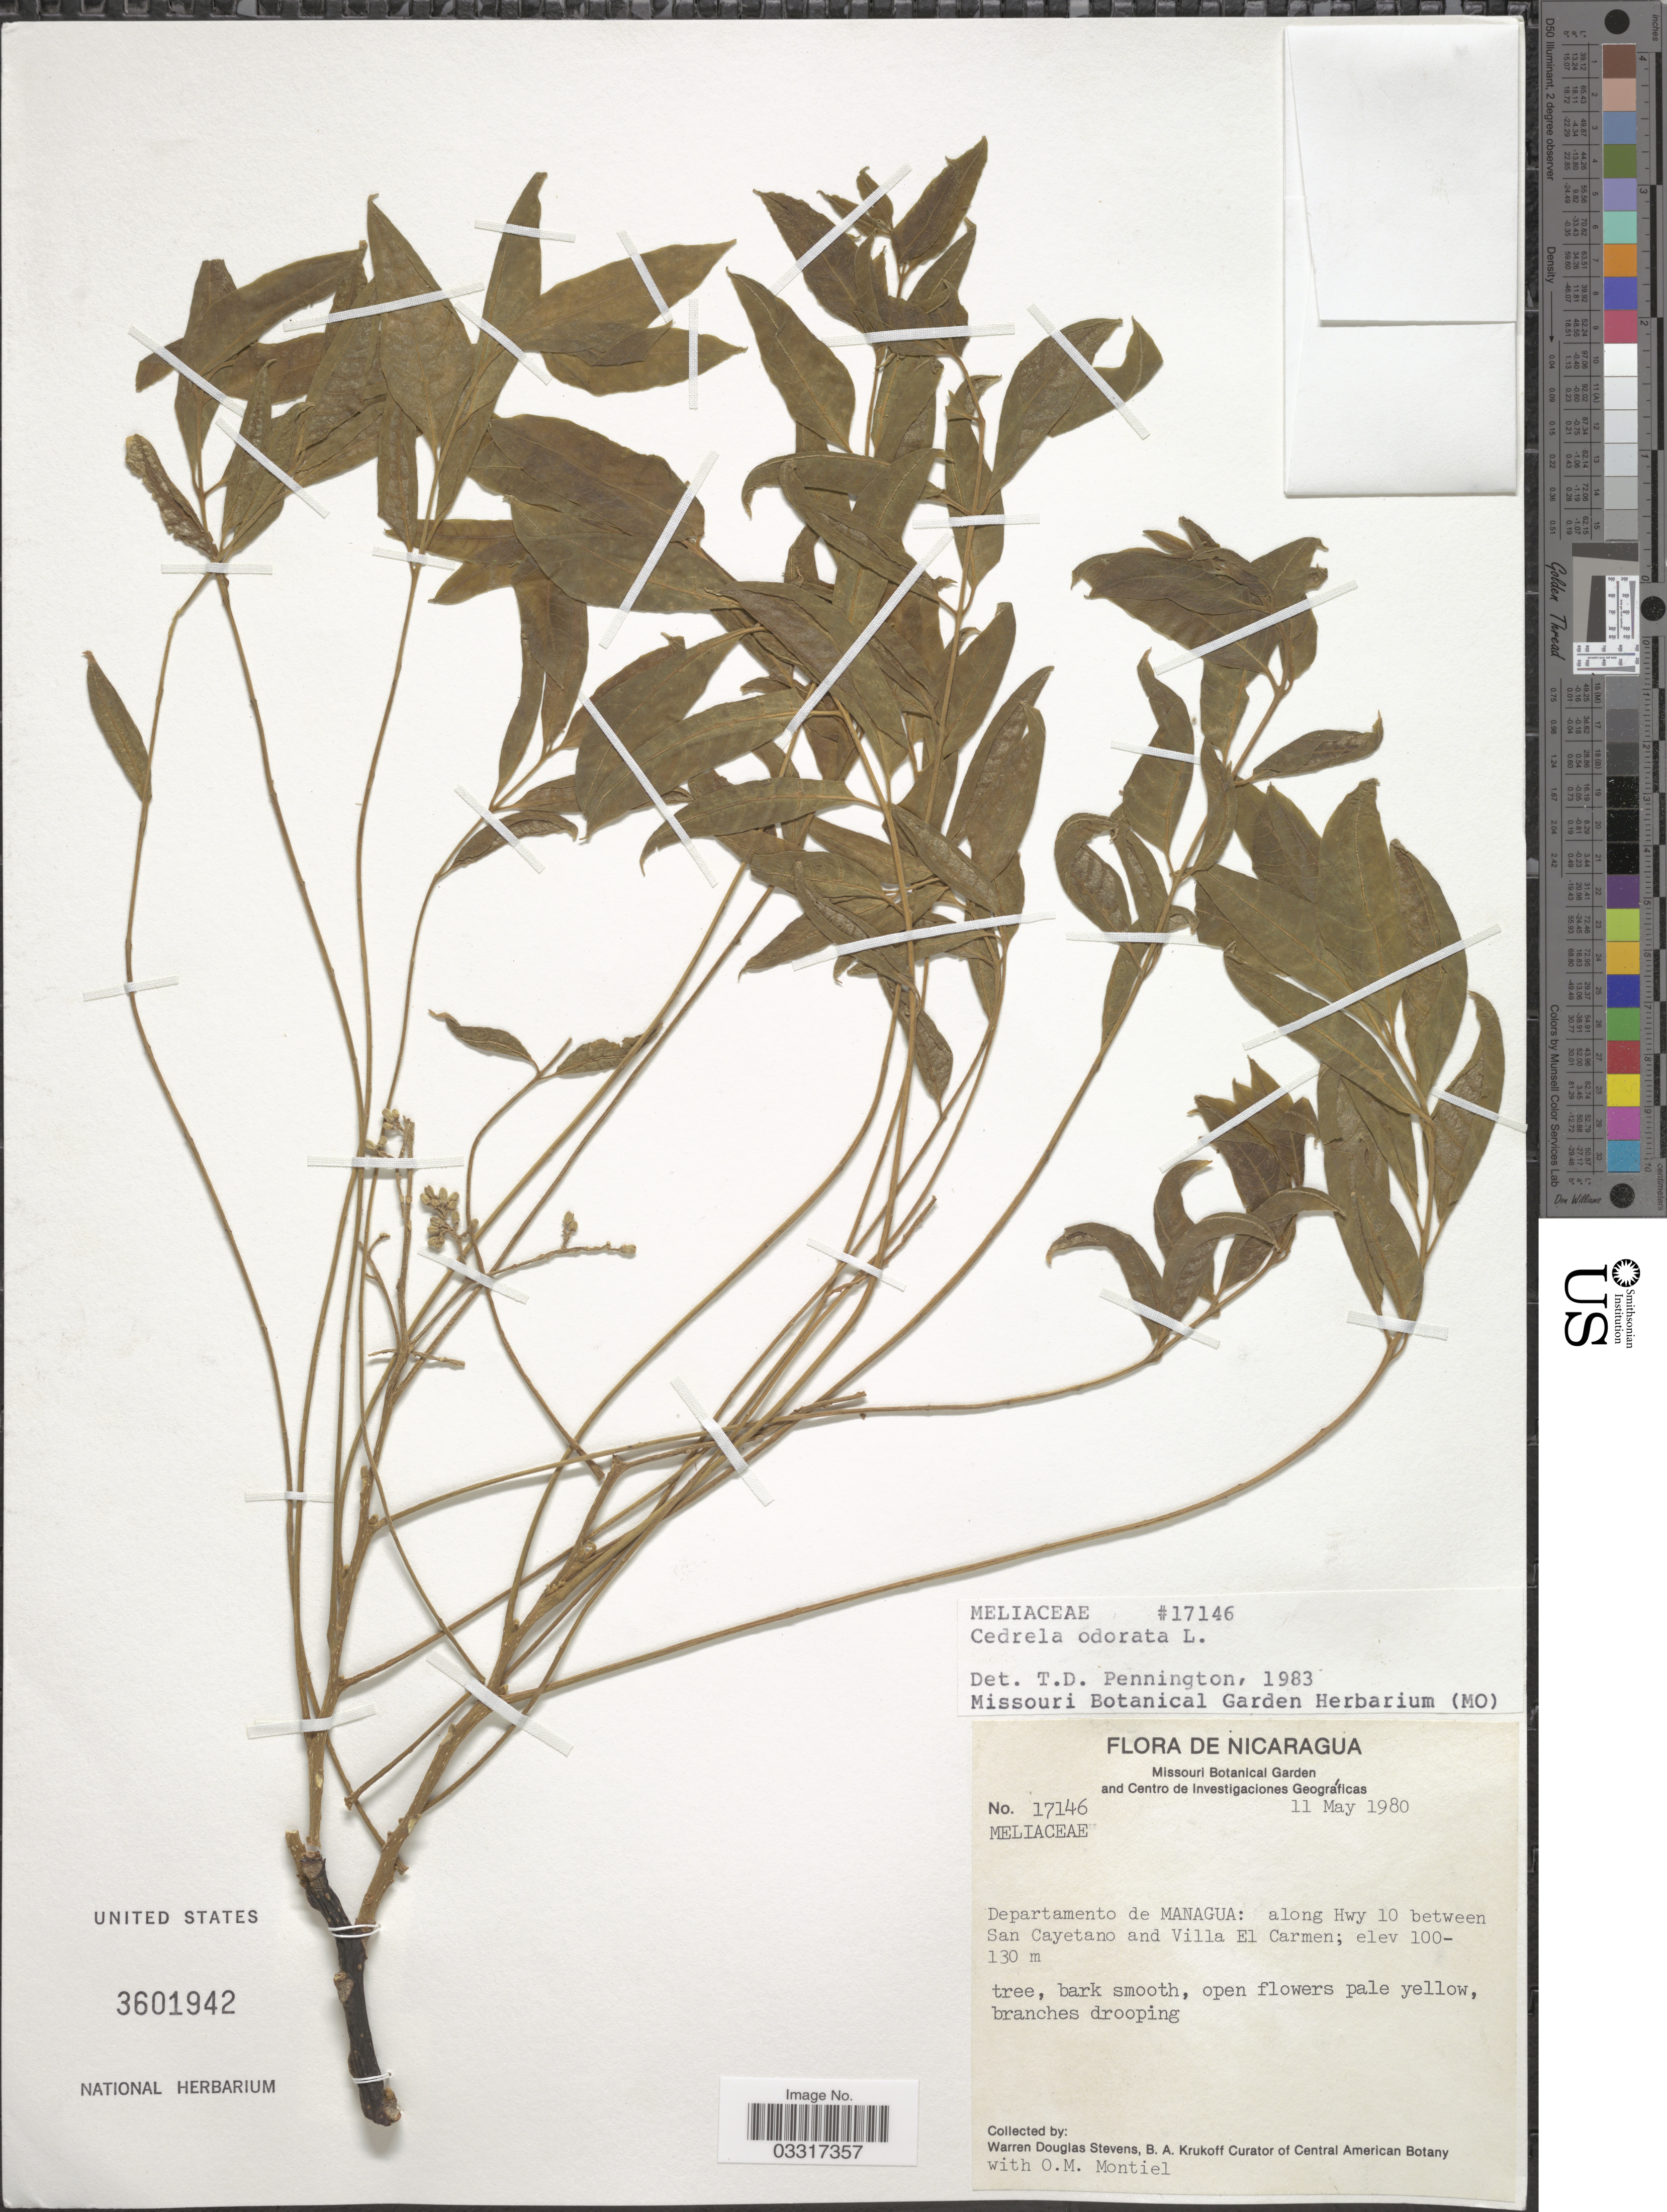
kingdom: Plantae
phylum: Tracheophyta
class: Magnoliopsida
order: Sapindales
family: Meliaceae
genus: Cedrela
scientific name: Cedrela odorata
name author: L.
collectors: W. D. Stevens, B. A. Krukoff & O. Montiel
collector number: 17146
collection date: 1980-05-11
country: Nicaragua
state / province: Managua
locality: Departamento de Managua: along Hwy 10 between San Cayetano and Villa El Carmen.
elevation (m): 100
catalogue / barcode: US 3601942